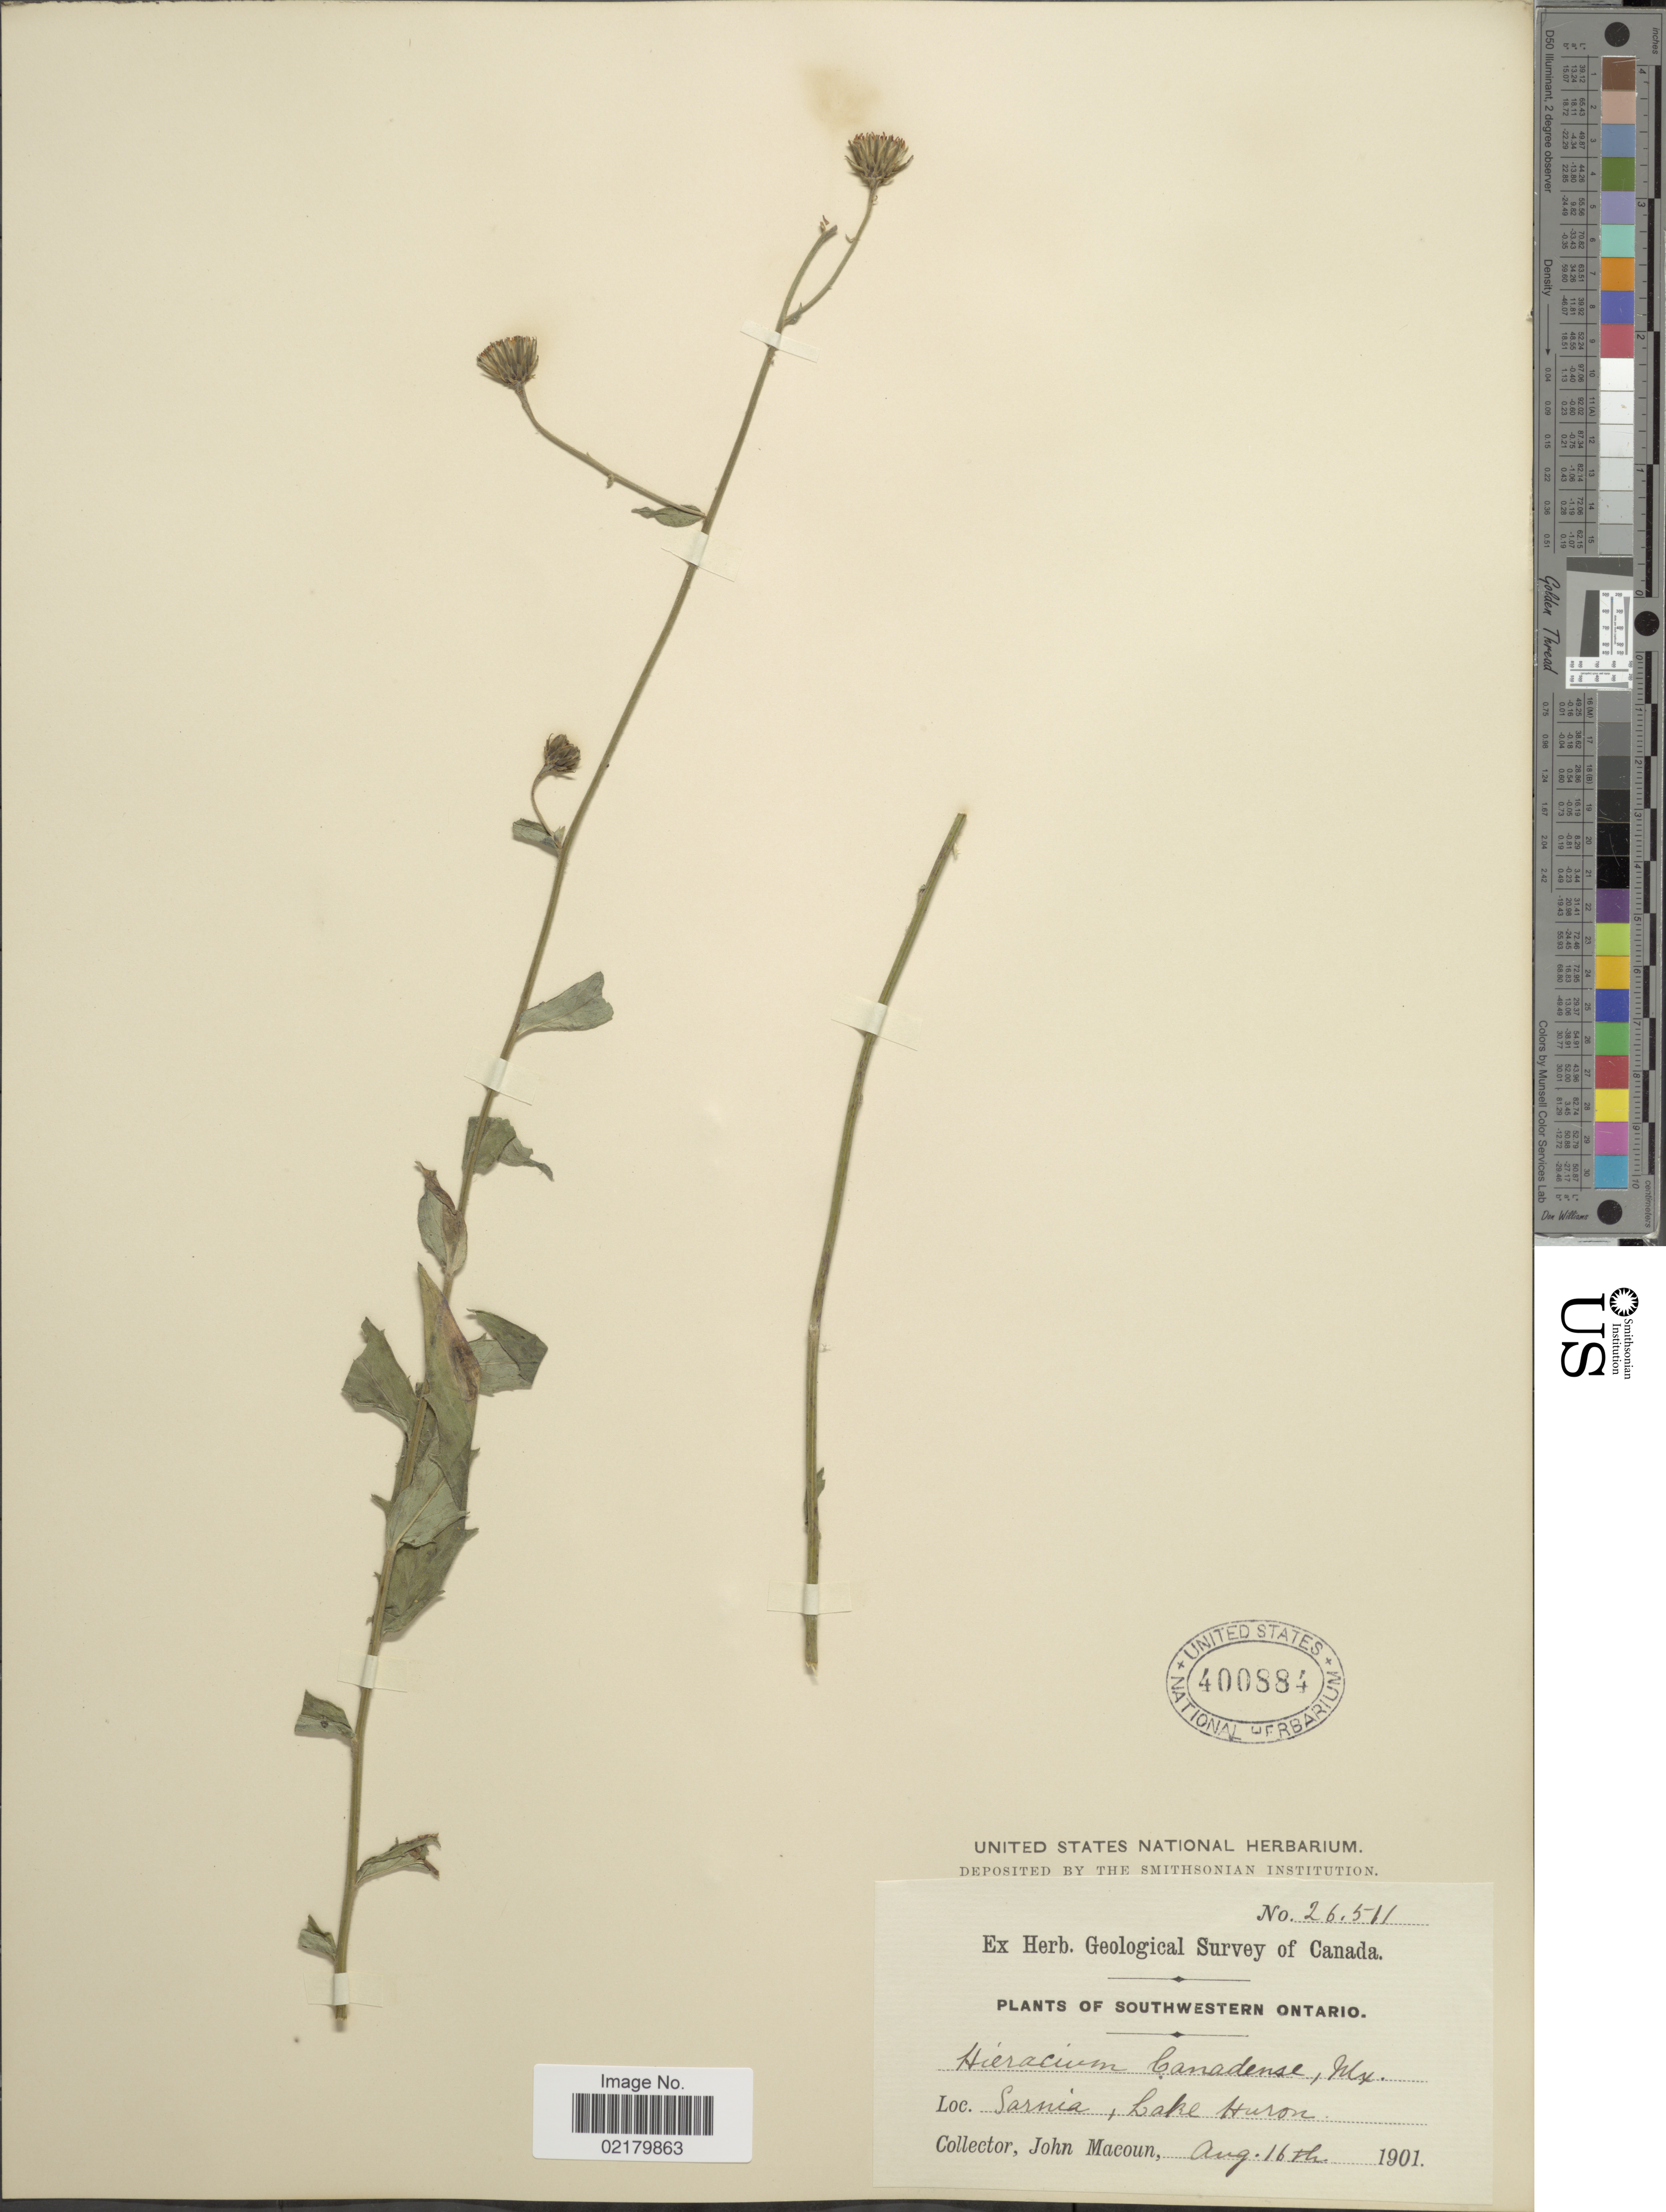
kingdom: Plantae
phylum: Tracheophyta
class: Magnoliopsida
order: Asterales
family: Asteraceae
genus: Hieracium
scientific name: Hieracium canadense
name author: Michx.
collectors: J. Macoun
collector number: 26511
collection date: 1901-08-16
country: Canada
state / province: Ontario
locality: Southwestern Ontario, Sarnia, Lake Huron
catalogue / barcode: US 400884